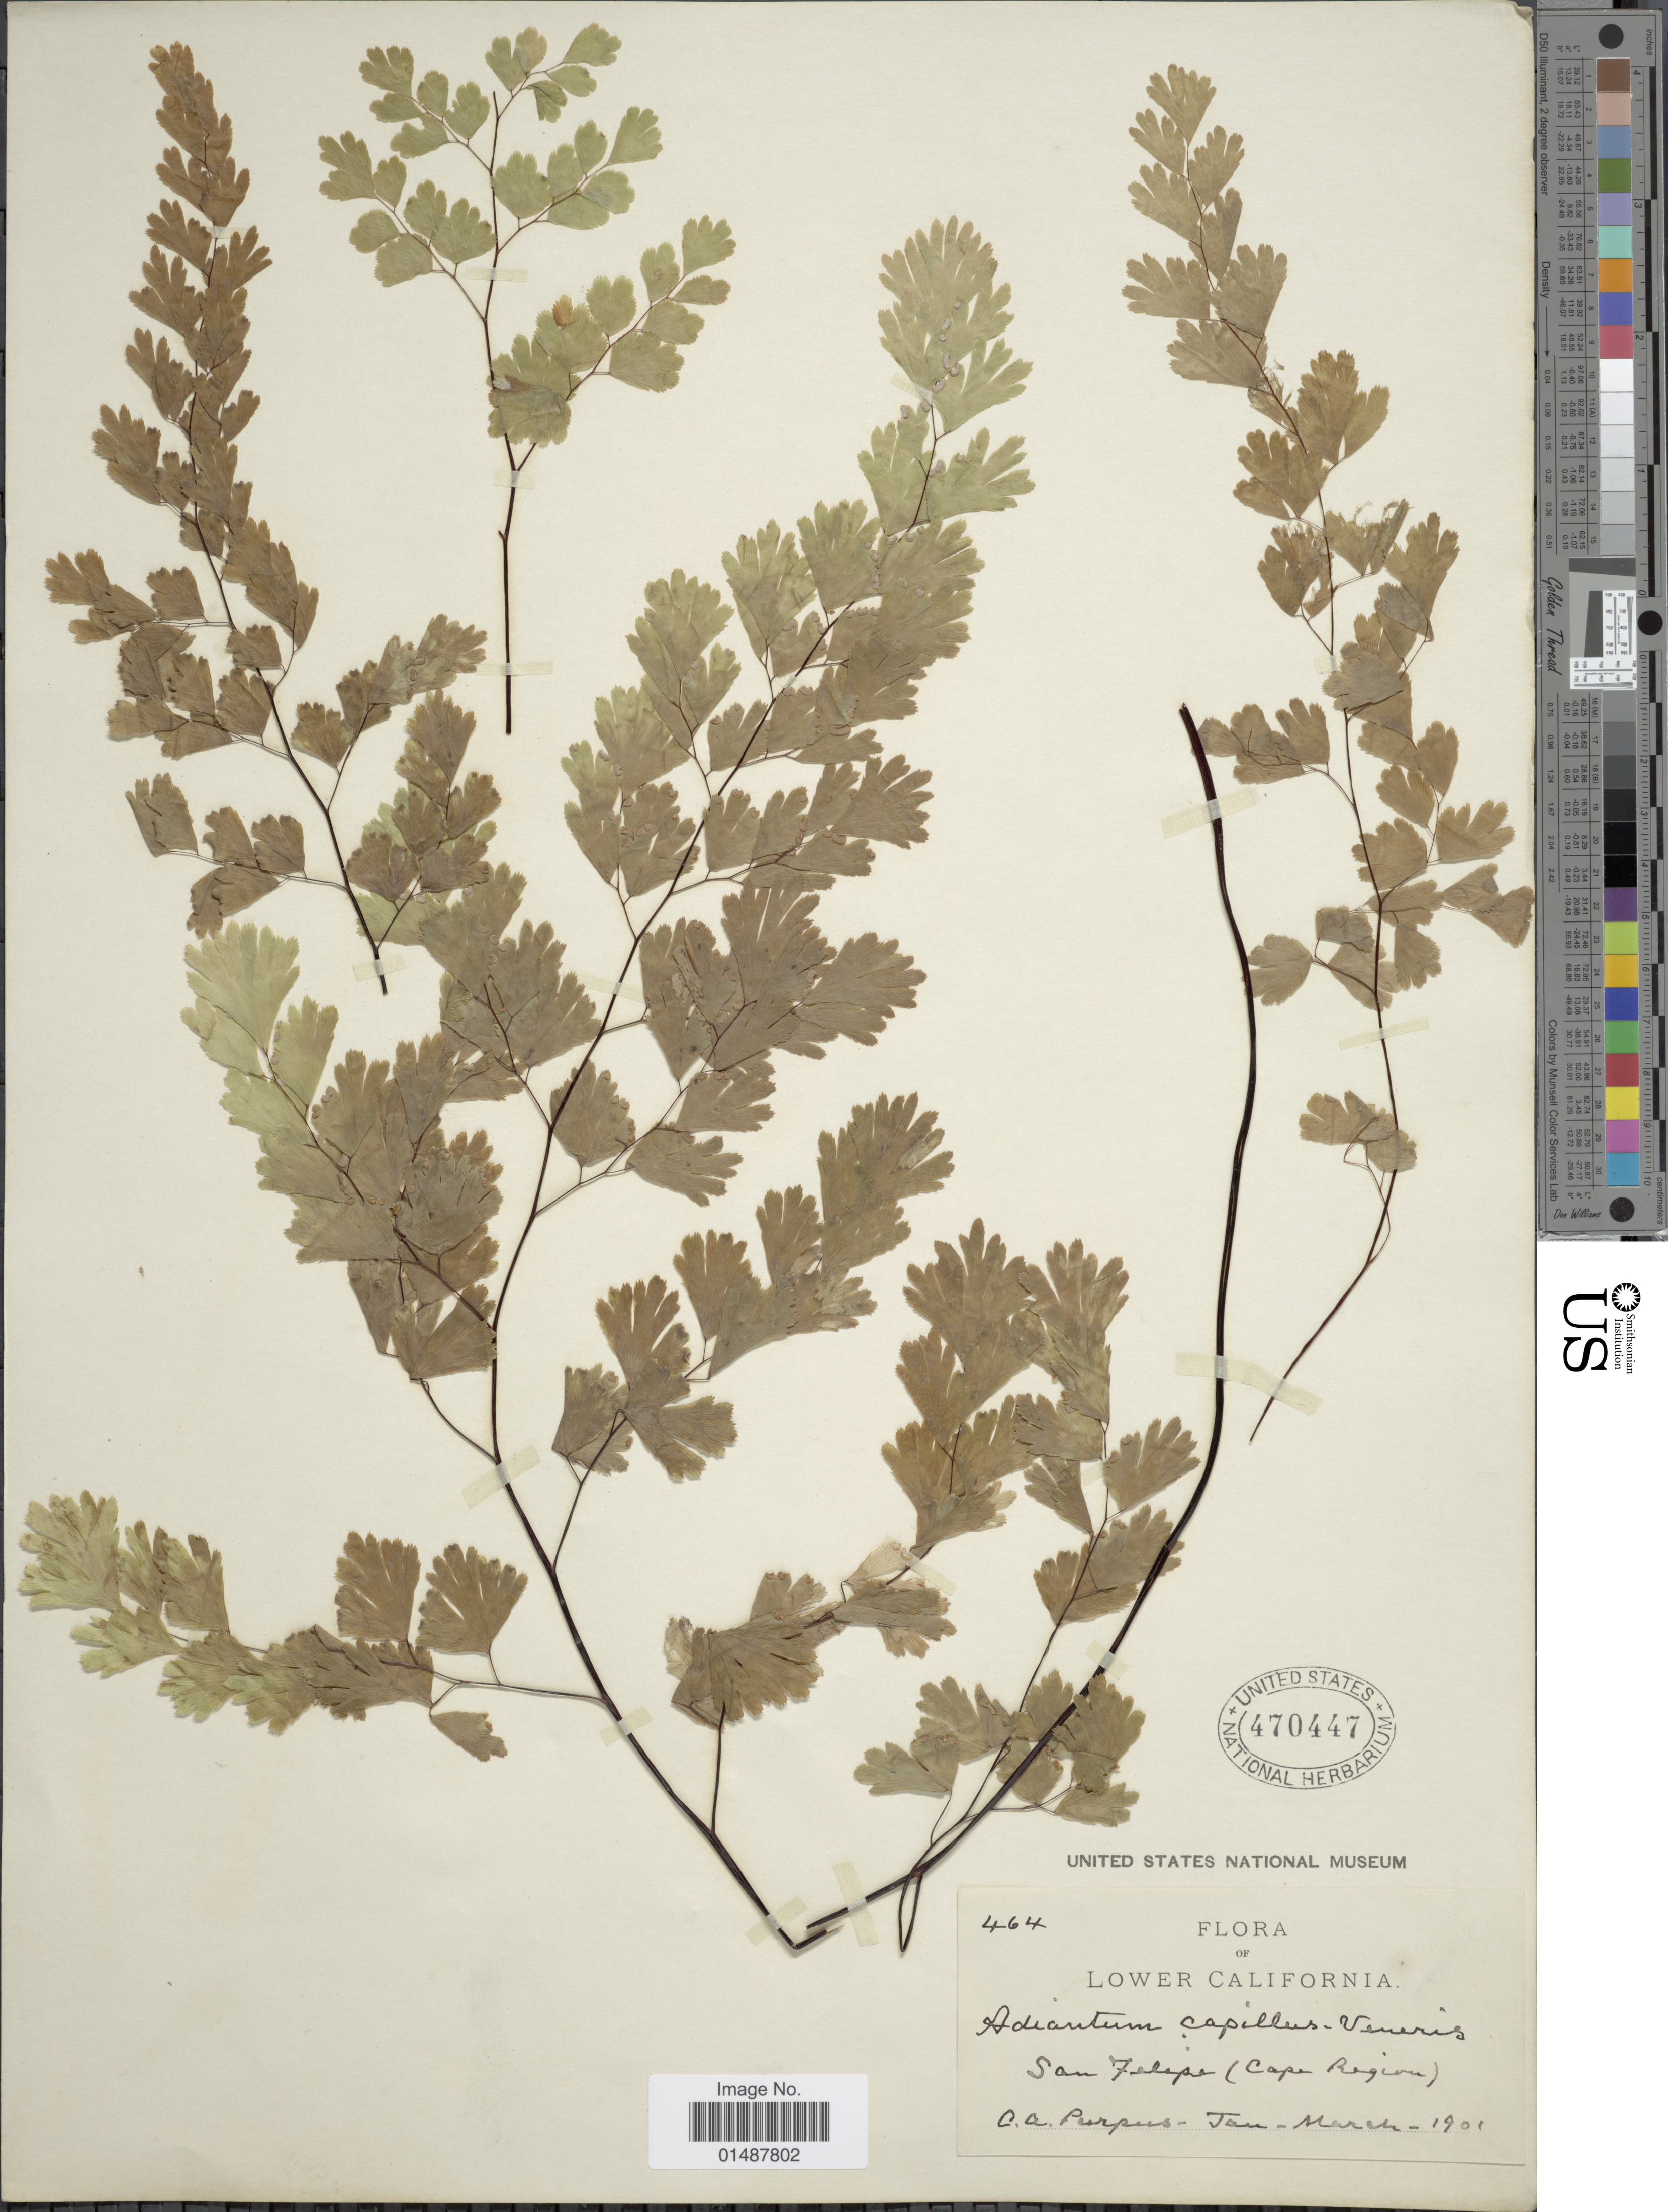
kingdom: Plantae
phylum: Tracheophyta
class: Polypodiopsida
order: Polypodiales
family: Pteridaceae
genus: Adiantum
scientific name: Adiantum capillus-veneris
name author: L.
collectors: C. A. Purpus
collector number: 464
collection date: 1901-01/1901-03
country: Mexico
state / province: Baja California Sur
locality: San Felepe (Cape Region)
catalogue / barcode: US 470447